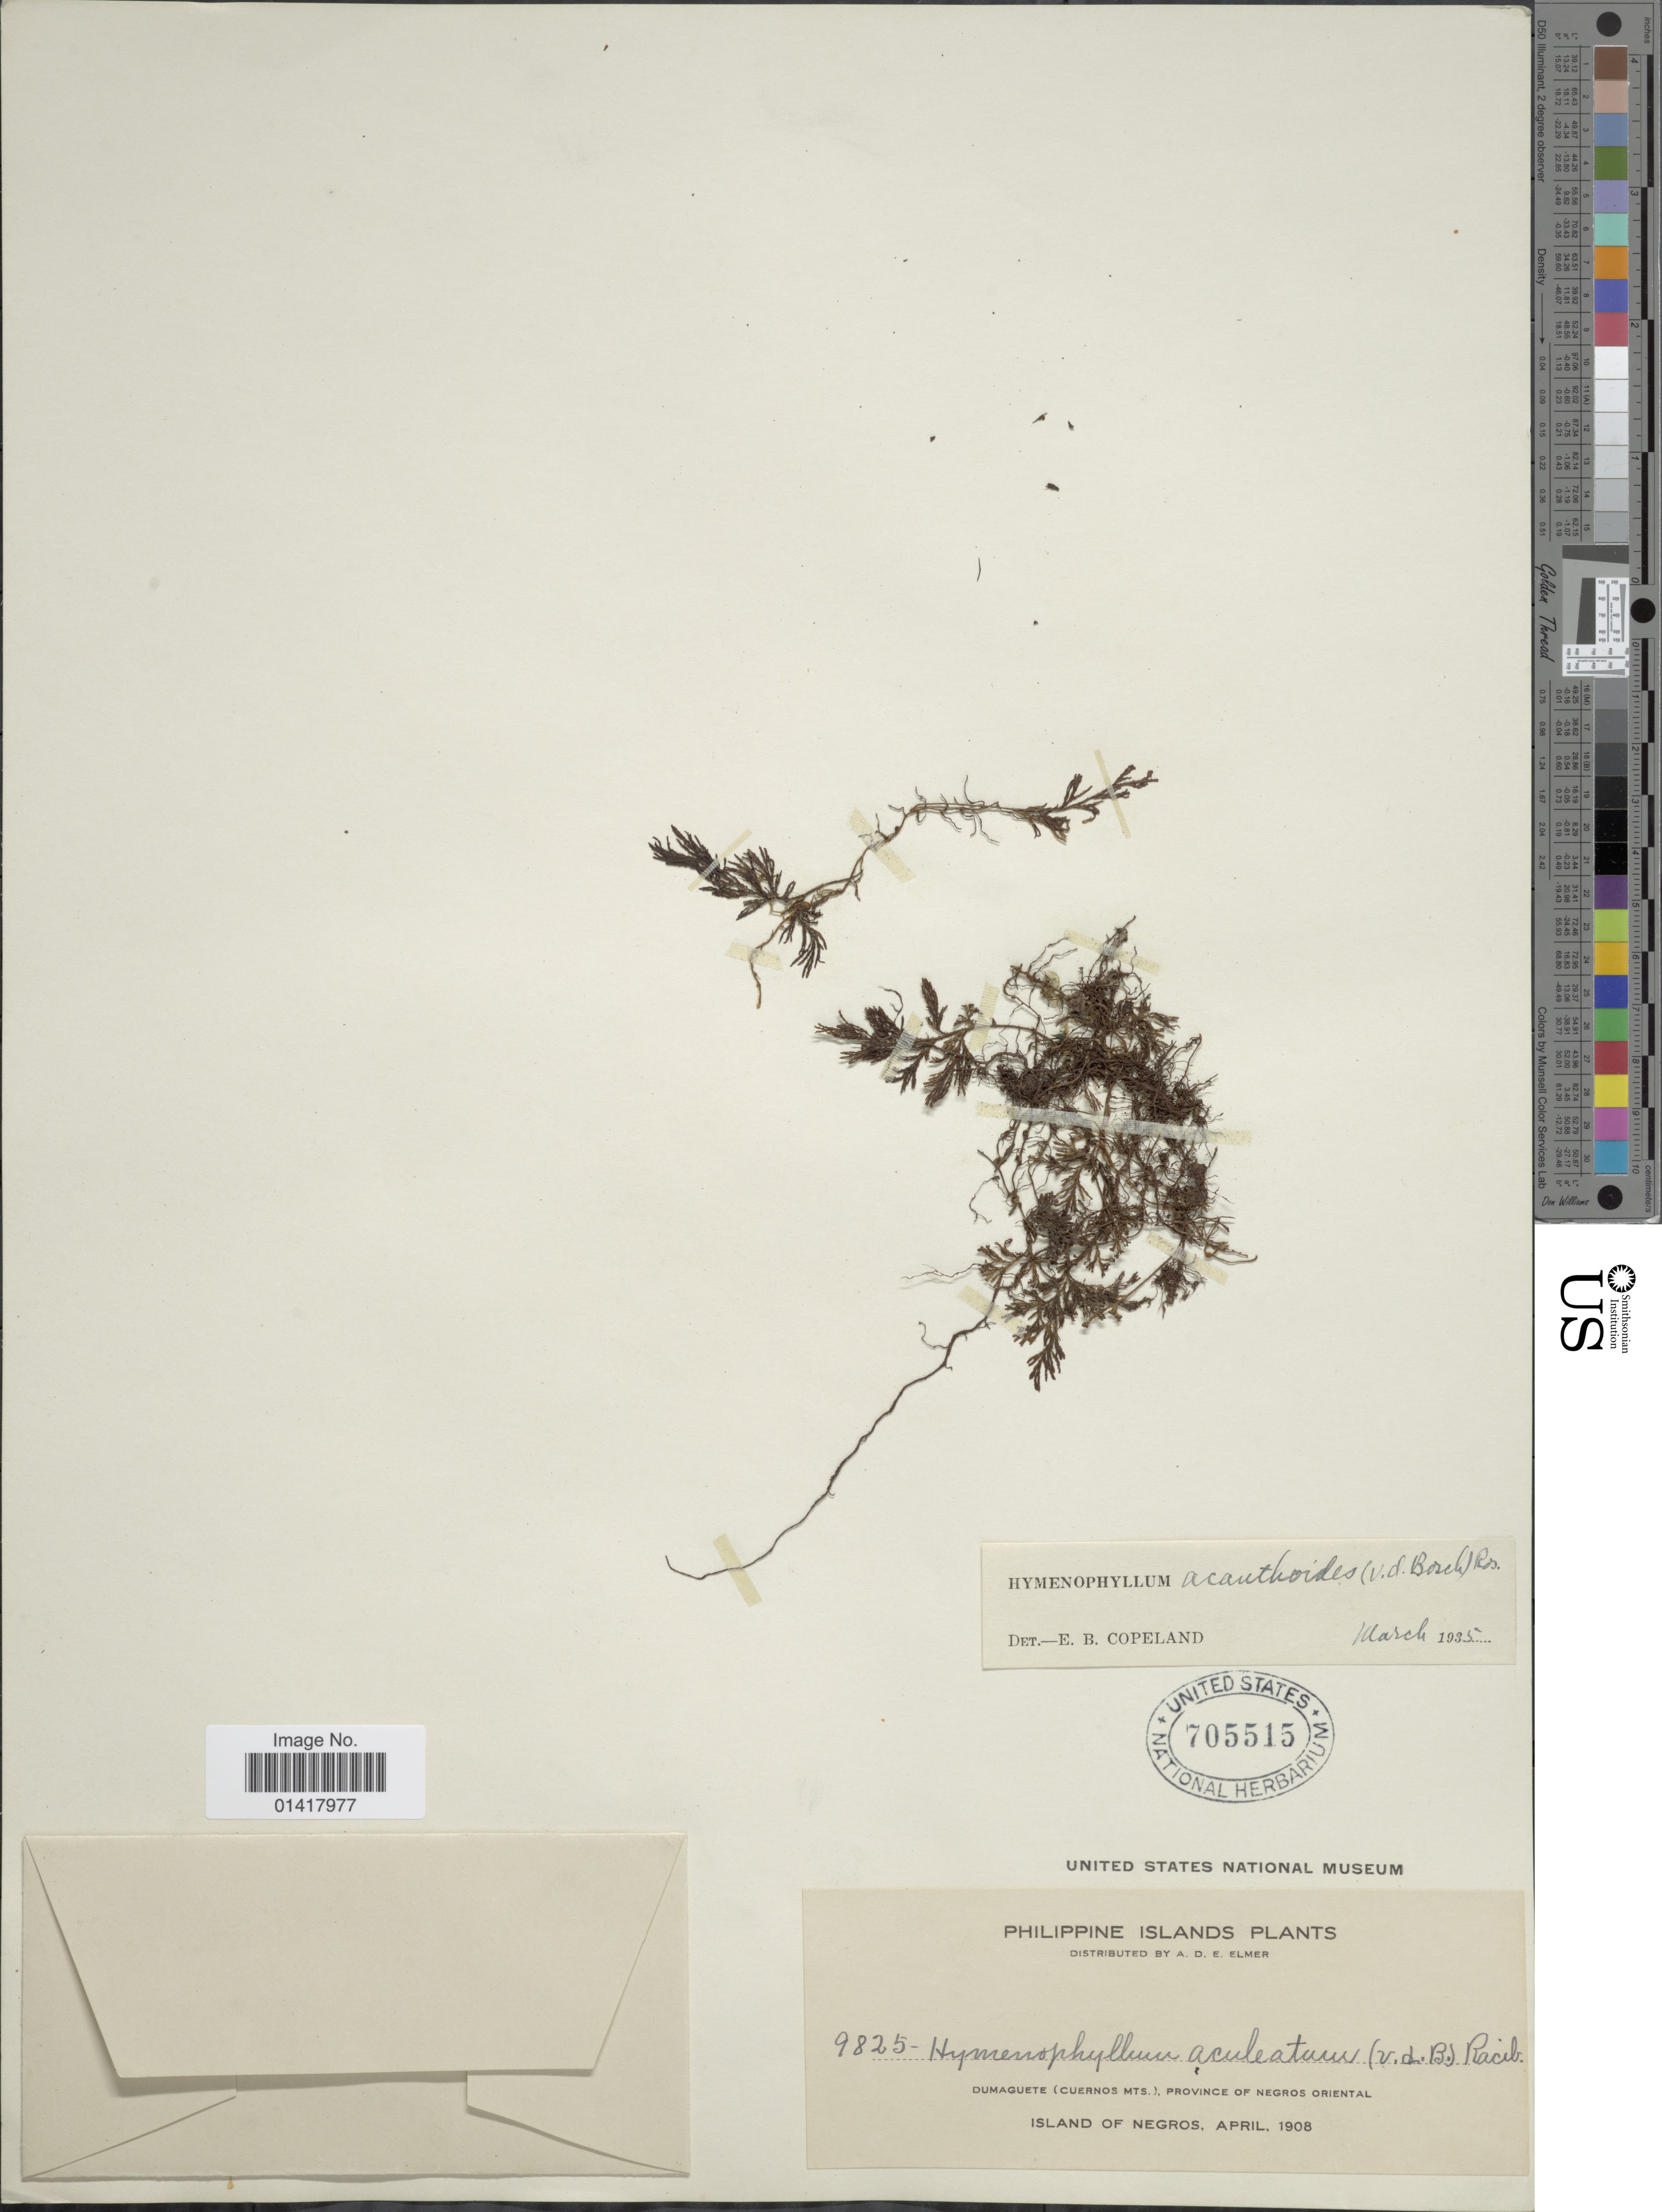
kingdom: Plantae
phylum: Tracheophyta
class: Polypodiopsida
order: Hymenophyllales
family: Hymenophyllaceae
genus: Hymenophyllum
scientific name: Hymenophyllum acanthoides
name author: (Bosch) Rosenst.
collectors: A. D. E. Elmer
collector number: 9825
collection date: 1908-04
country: Philippines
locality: Philippine Islands. Dumaguete (Cuernos Mts.) Province of Negros Oriental. Island of Negros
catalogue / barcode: US 705515